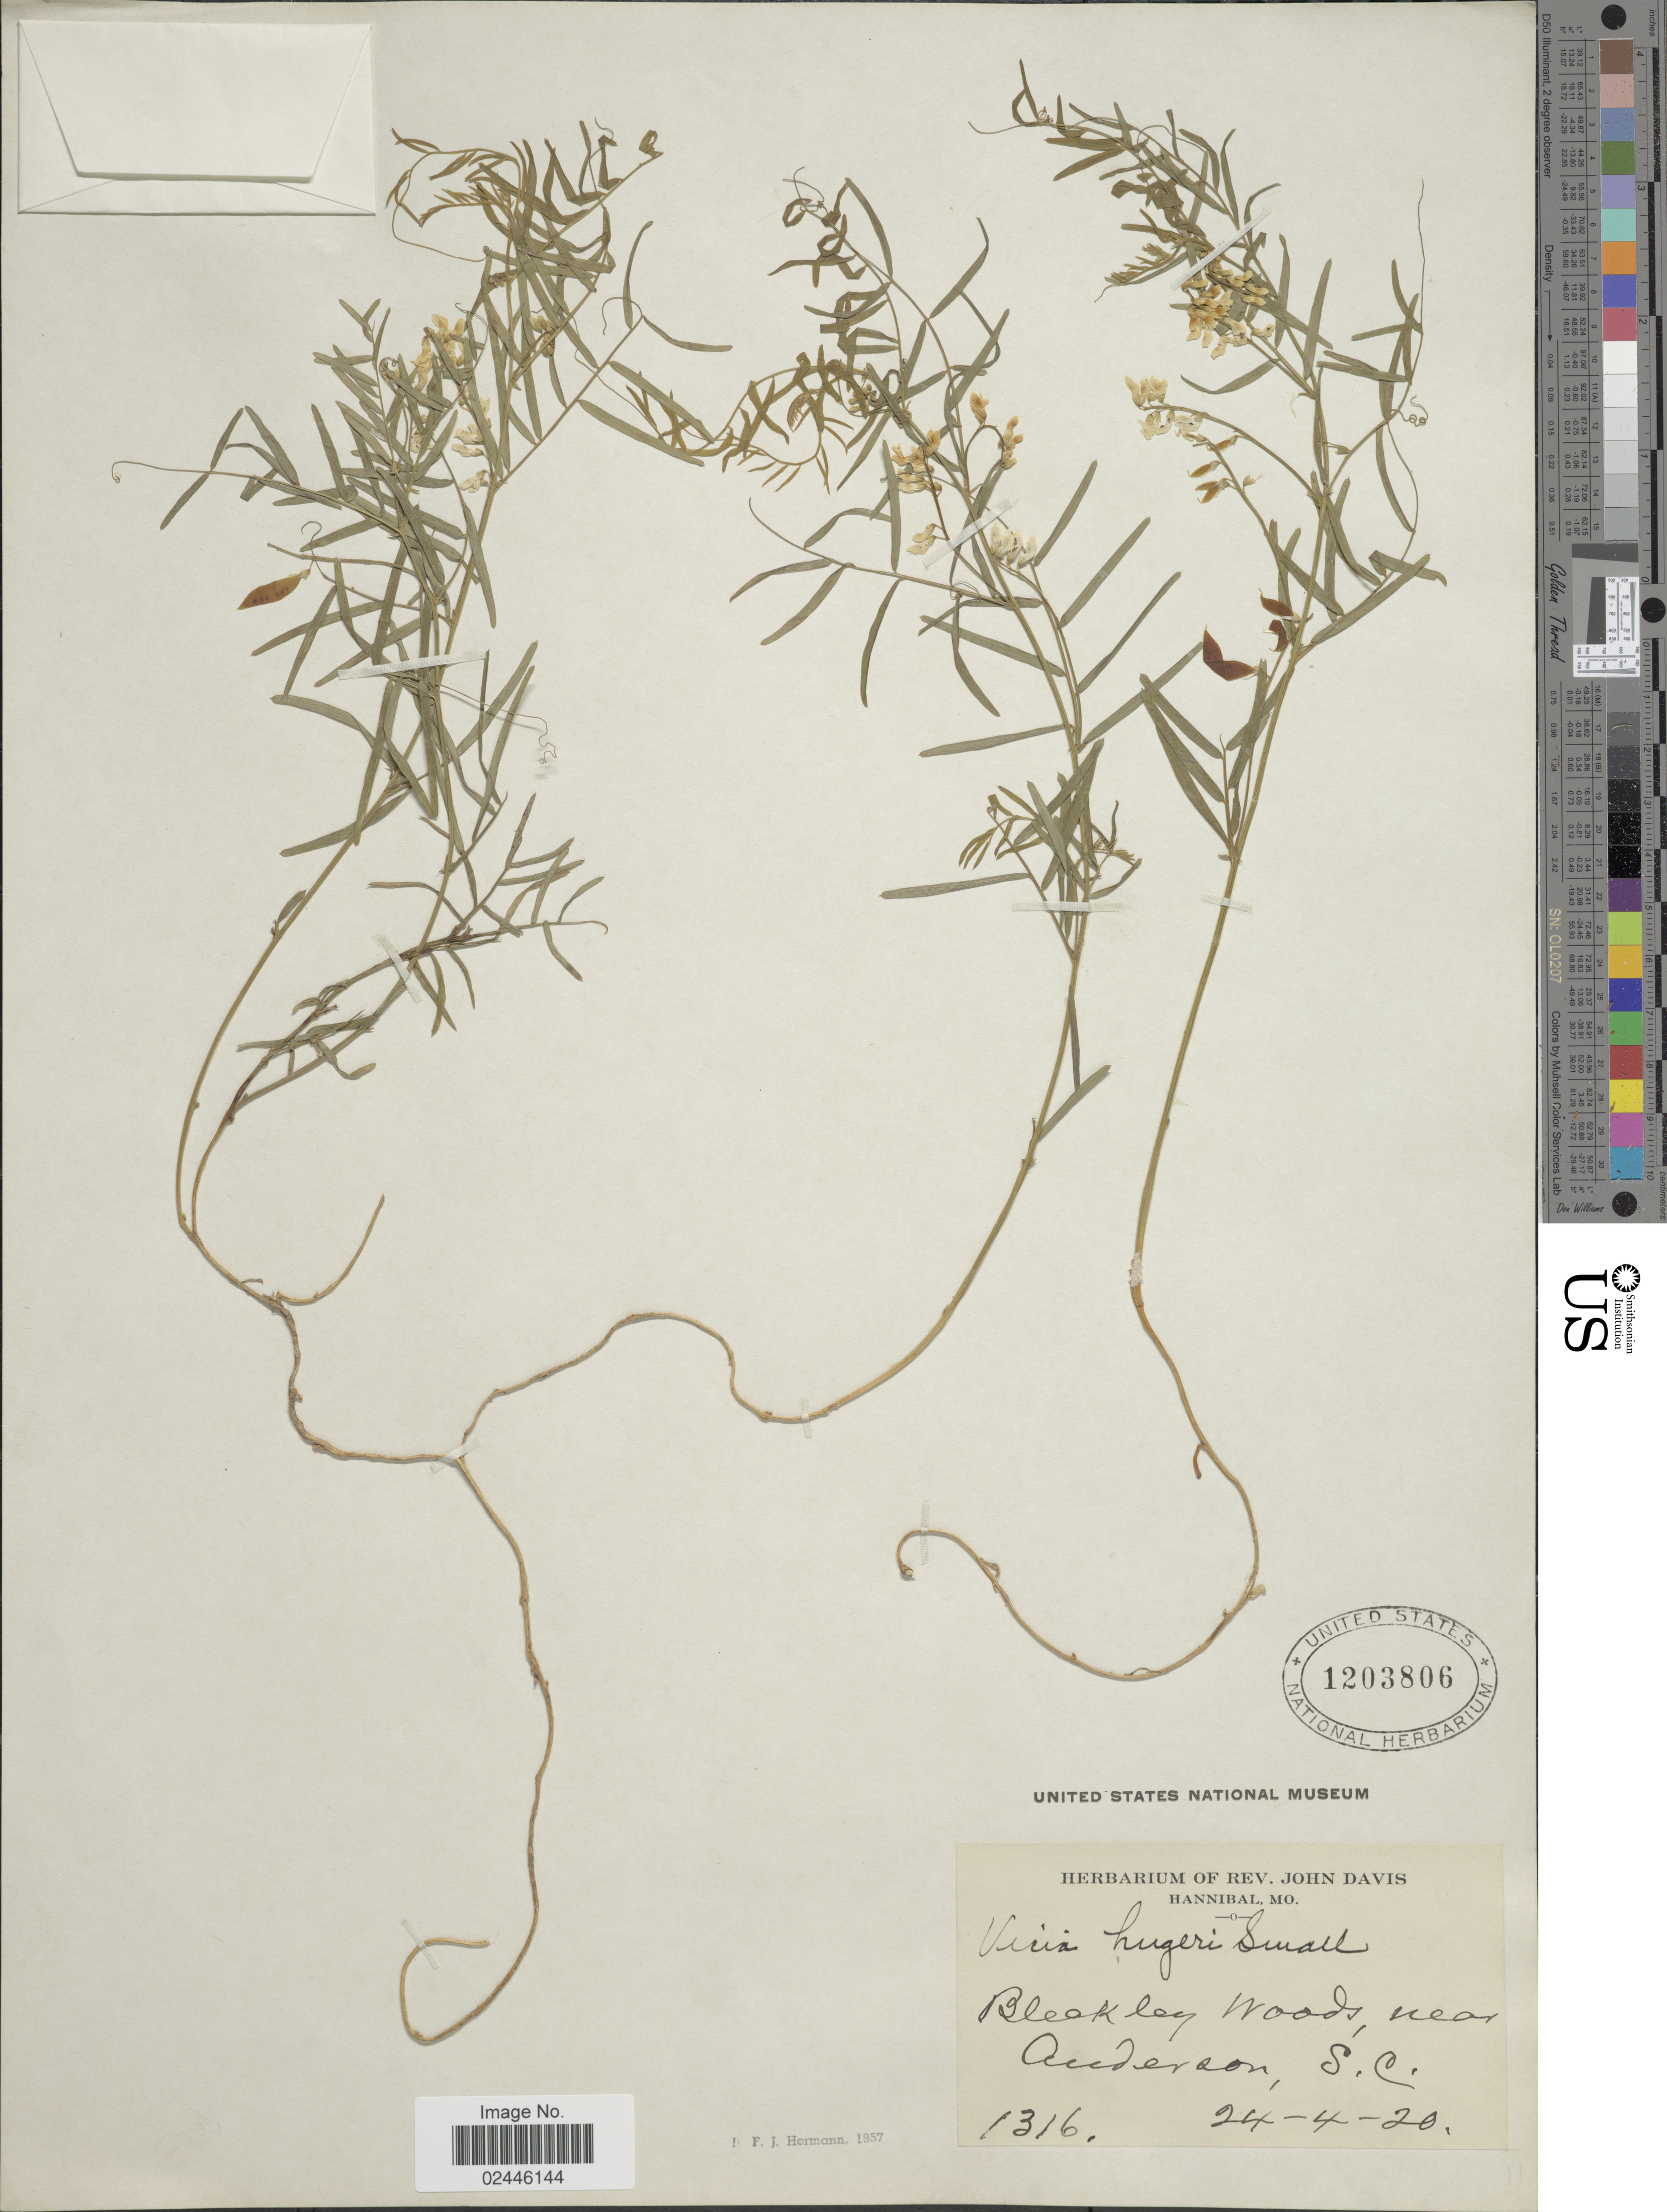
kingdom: Plantae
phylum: Tracheophyta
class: Magnoliopsida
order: Fabales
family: Fabaceae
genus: Vicia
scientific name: Vicia hugeri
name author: Small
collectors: ex herb. Rev. John Davis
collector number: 1316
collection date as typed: Transcribed d/m/y: 24/4/20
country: United States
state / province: South Carolina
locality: Near Anderson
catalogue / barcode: US 1203806